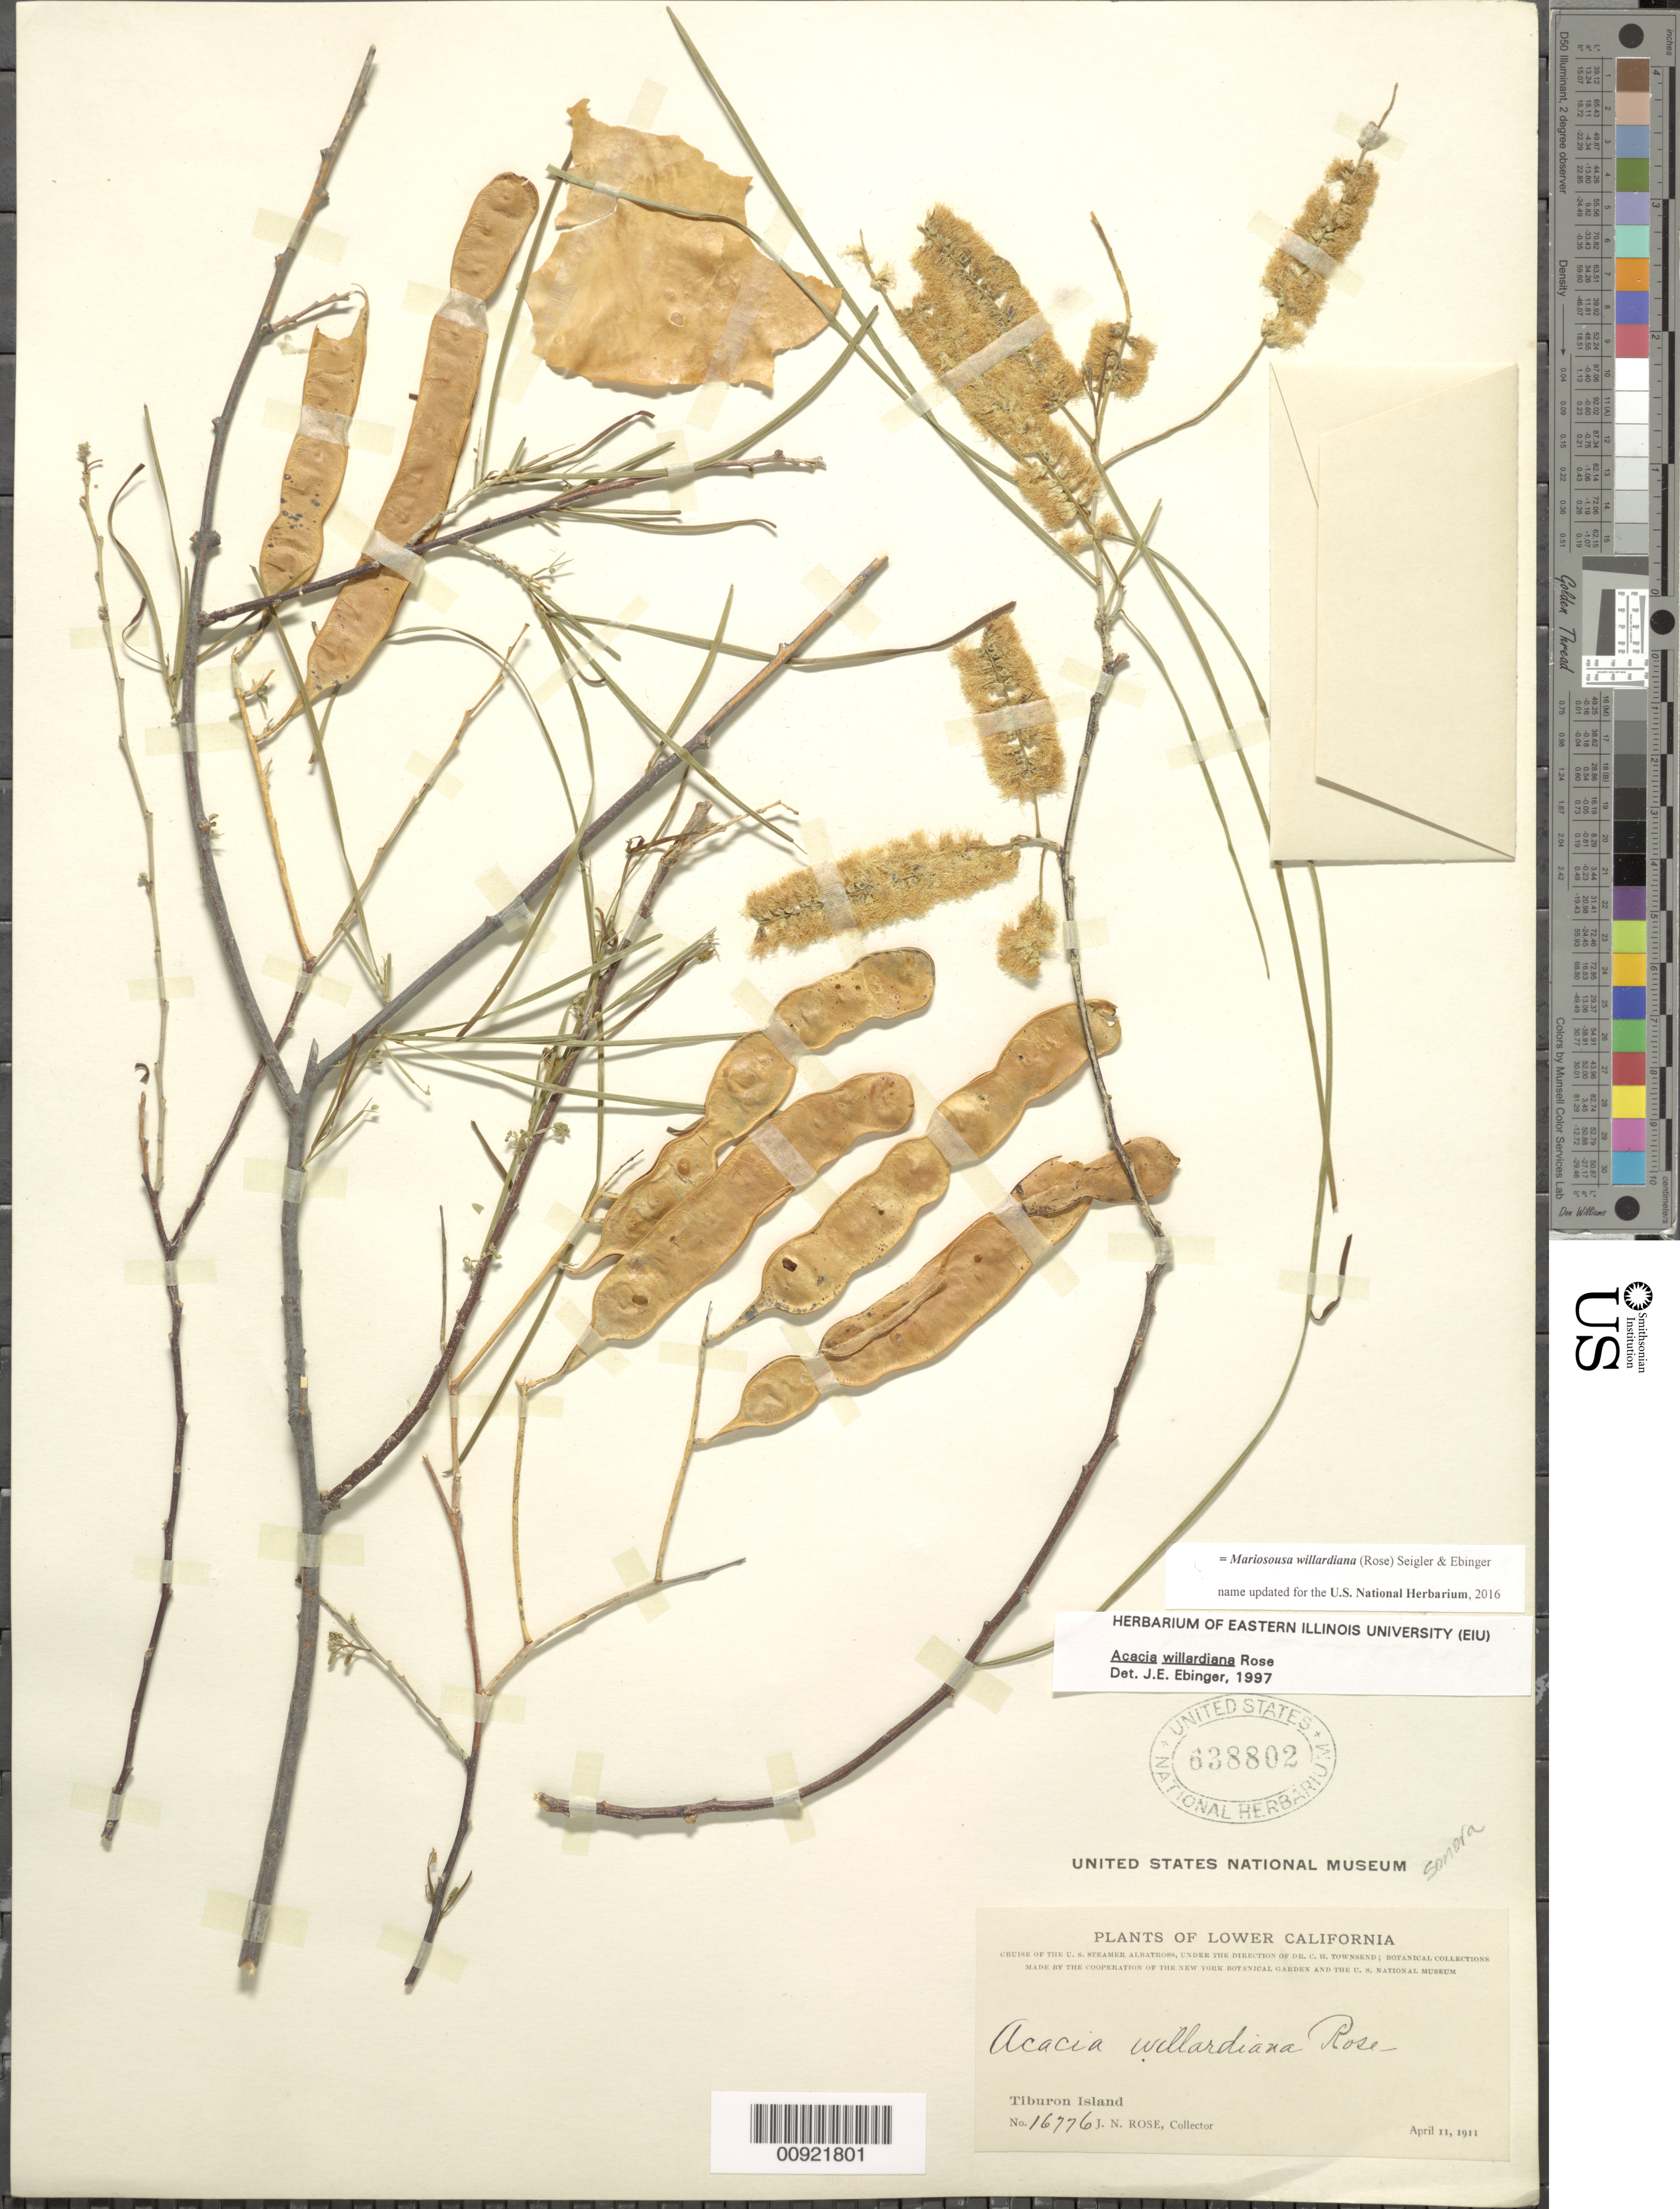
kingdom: Plantae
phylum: Tracheophyta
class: Magnoliopsida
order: Fabales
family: Fabaceae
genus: Mariosousa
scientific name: Mariosousa willardiana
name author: (Rose) Seigler & Ebinger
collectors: J. N. Rose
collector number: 16776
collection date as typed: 11 Apr 1911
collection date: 1911-04-11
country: Mexico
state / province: Sonora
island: Tiburon I.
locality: Tiburon Island.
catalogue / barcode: US 638802